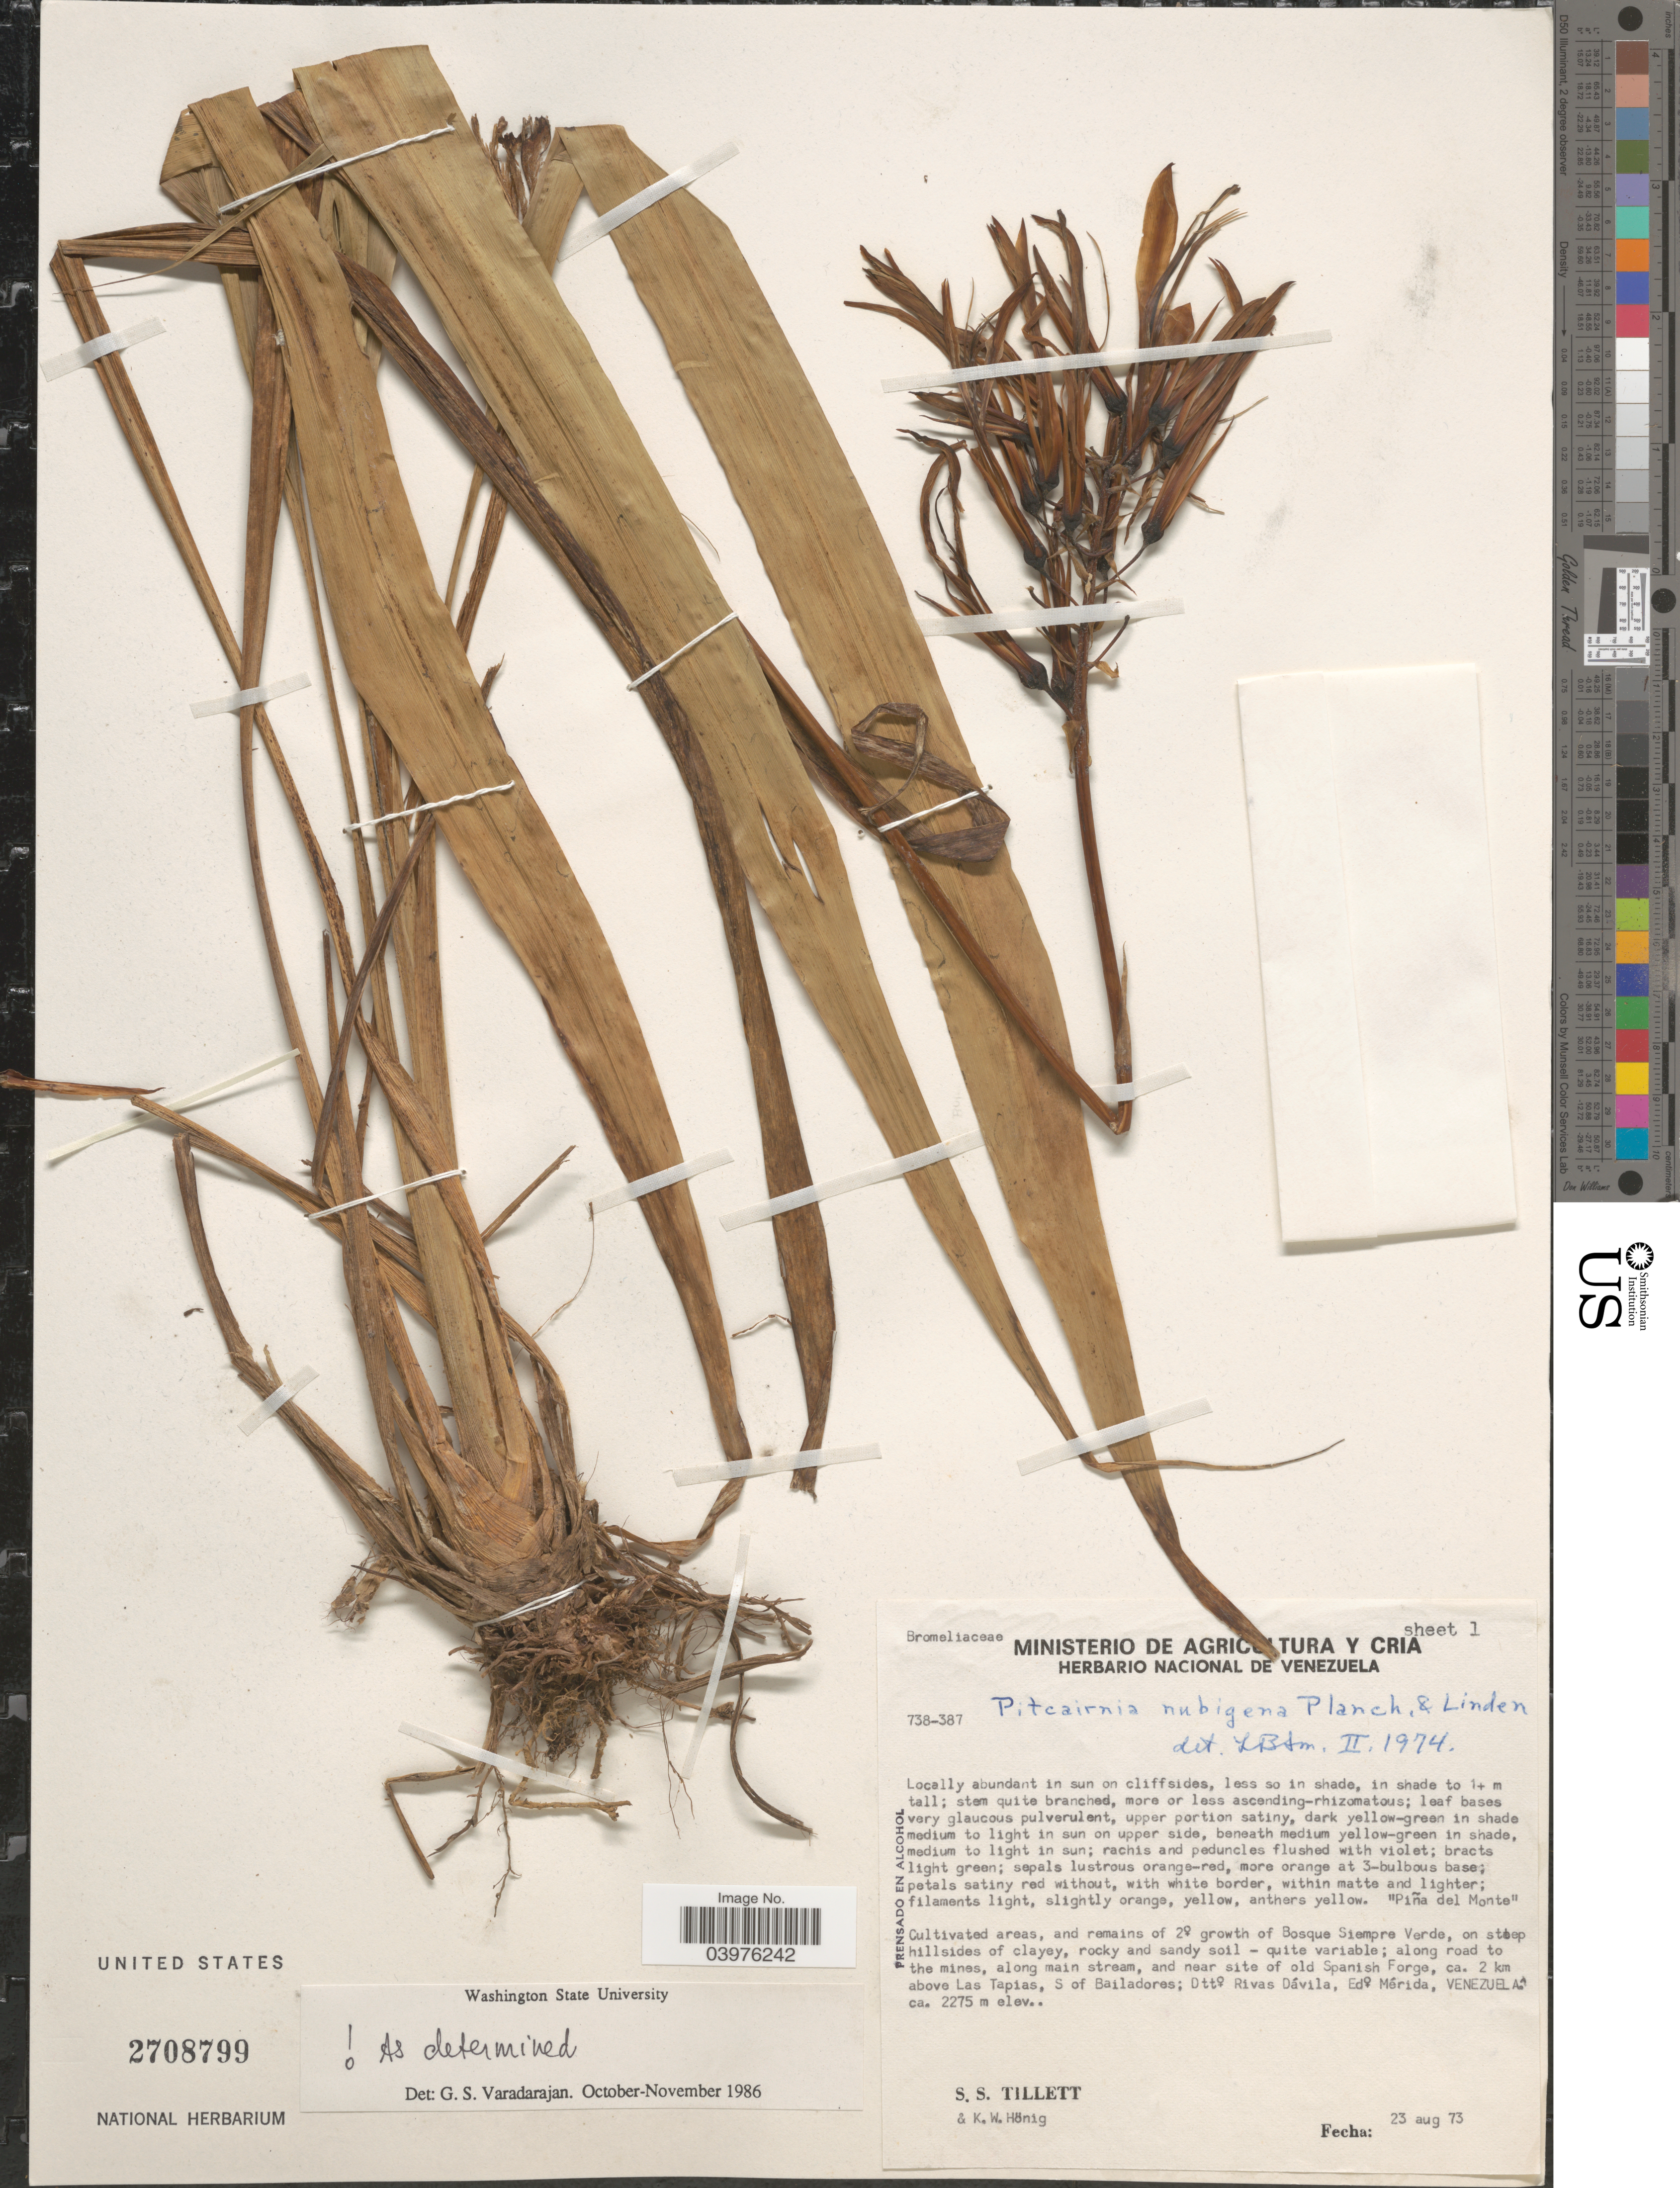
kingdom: Plantae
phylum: Tracheophyta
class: Liliopsida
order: Poales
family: Bromeliaceae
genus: Pitcairnia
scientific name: Pitcairnia nubigena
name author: Planch.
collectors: S. S. Tillett & K. Hönig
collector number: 738-387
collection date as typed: Transcribed d/m/y: 23/8/73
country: Venezuela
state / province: Merida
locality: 'Piña del Monte'. Cultivated areas, and remains of 2° growth of Bosque Siempre Verde, on steep hillsides of clayey, rocky and sandy soil - quite variable; along road to the mines, along main stream, and near site of old Spanish Forge, ca. 2 km above Las Tapias, S of Bailadores; Dtto Rivas Dávila.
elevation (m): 2275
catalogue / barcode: US 2708799